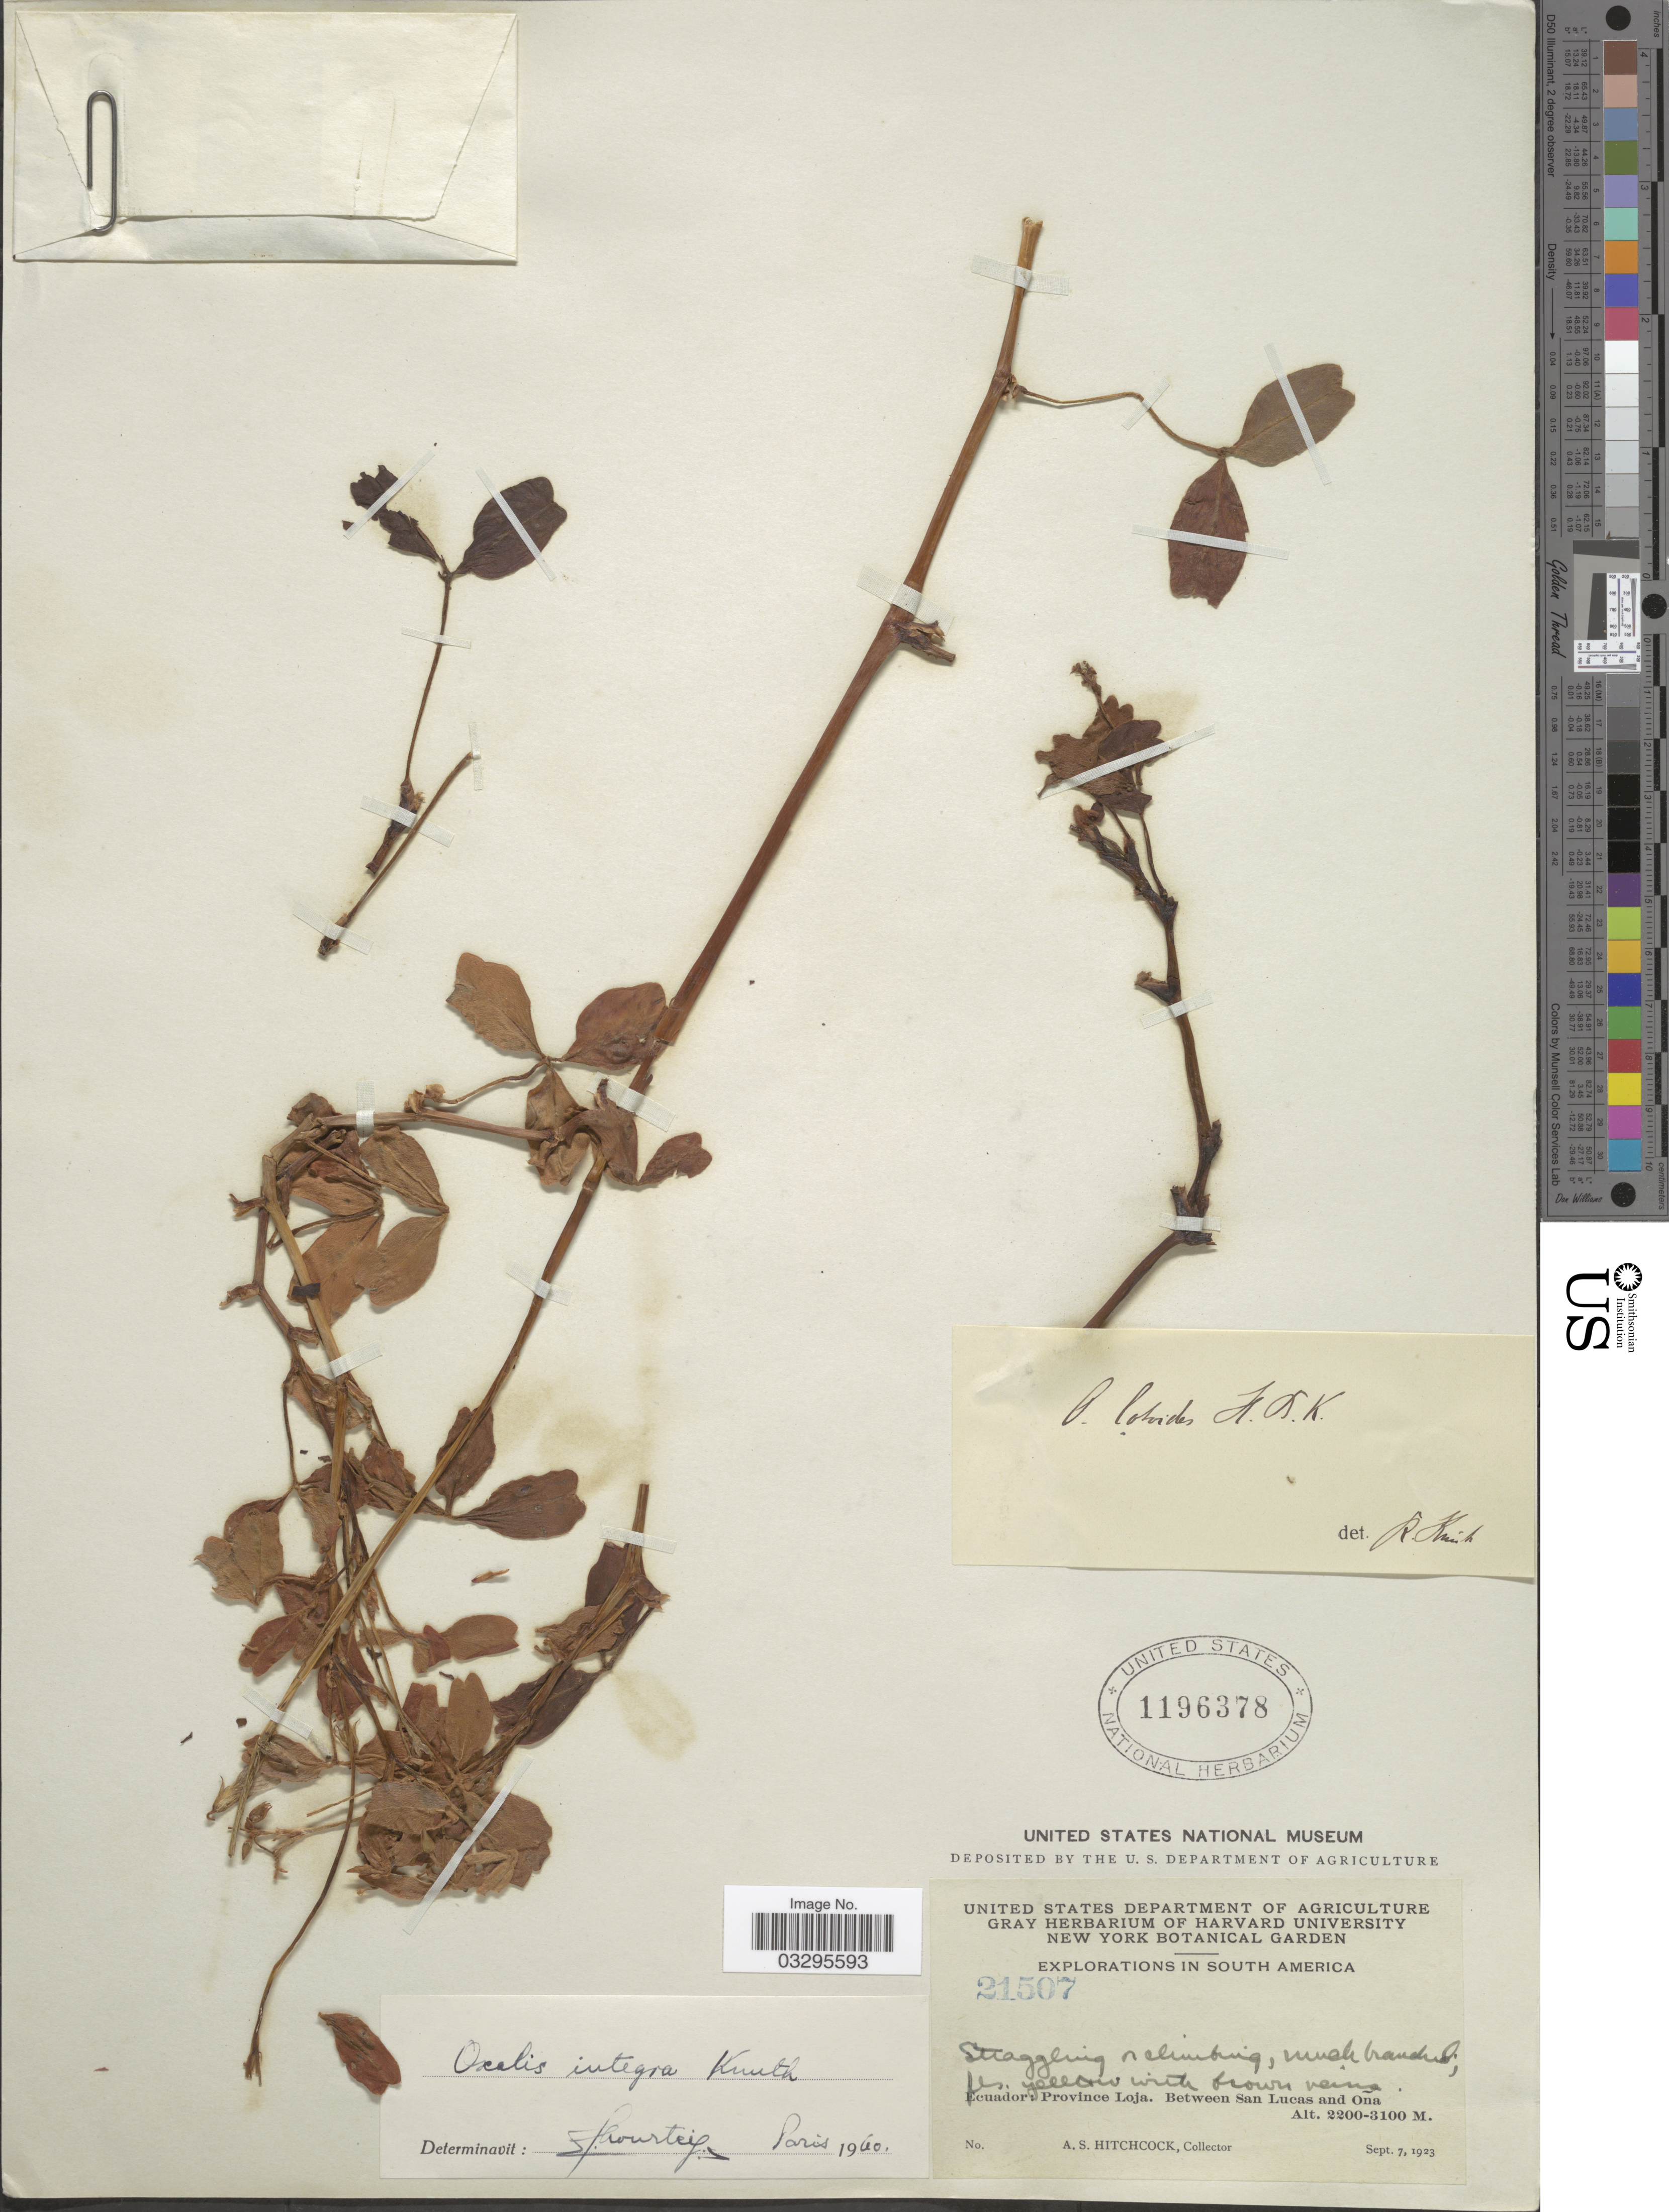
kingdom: Plantae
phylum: Tracheophyta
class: Magnoliopsida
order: Oxalidales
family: Oxalidaceae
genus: Oxalis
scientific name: Oxalis integra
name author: R. Knuth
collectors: A. S. Hitchcock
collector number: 21507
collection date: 1923-09-07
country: Ecuador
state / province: Loja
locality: Between San Lucas and Oña.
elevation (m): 2200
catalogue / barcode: US 1196378